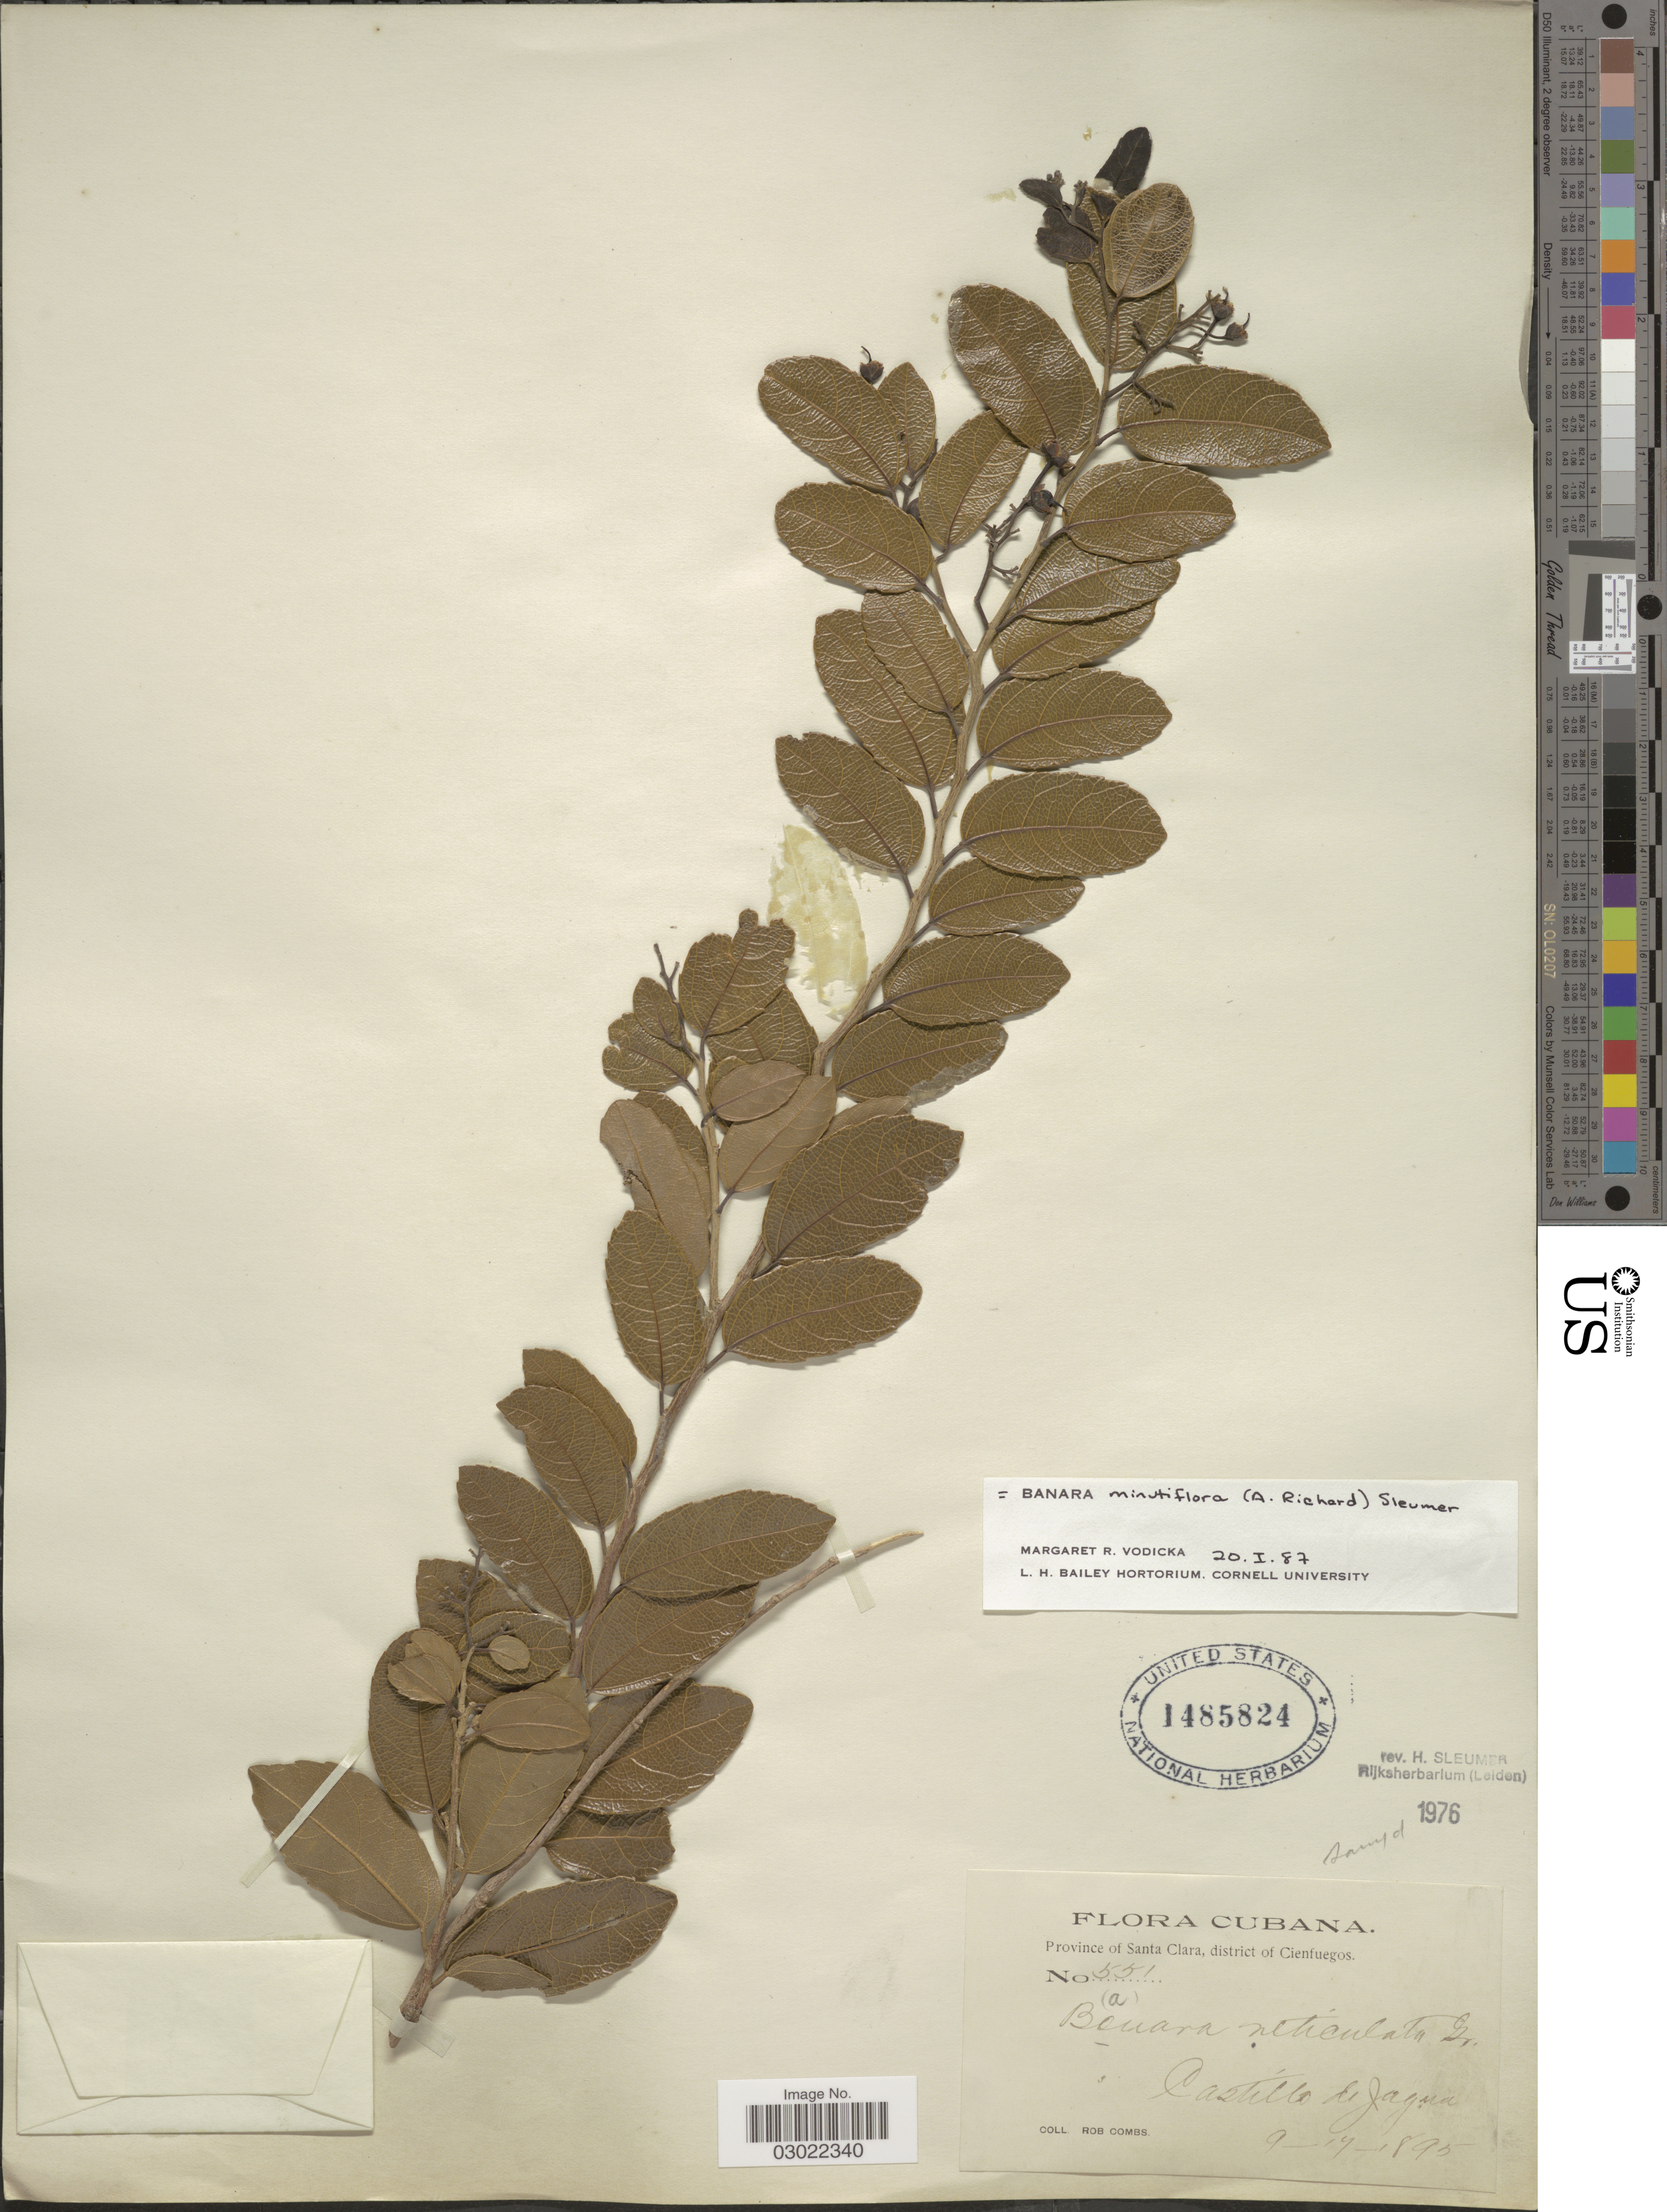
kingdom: Plantae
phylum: Tracheophyta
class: Magnoliopsida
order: Malpighiales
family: Salicaceae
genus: Banara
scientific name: Banara minutiflora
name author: (A. Rich.) Sleumer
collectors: R. Combs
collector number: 551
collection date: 1895-09-14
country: Cuba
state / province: Las Villas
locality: Province of Santa Clara, district of Cienfuegos. Castillo le Jagua.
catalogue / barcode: US 1485824